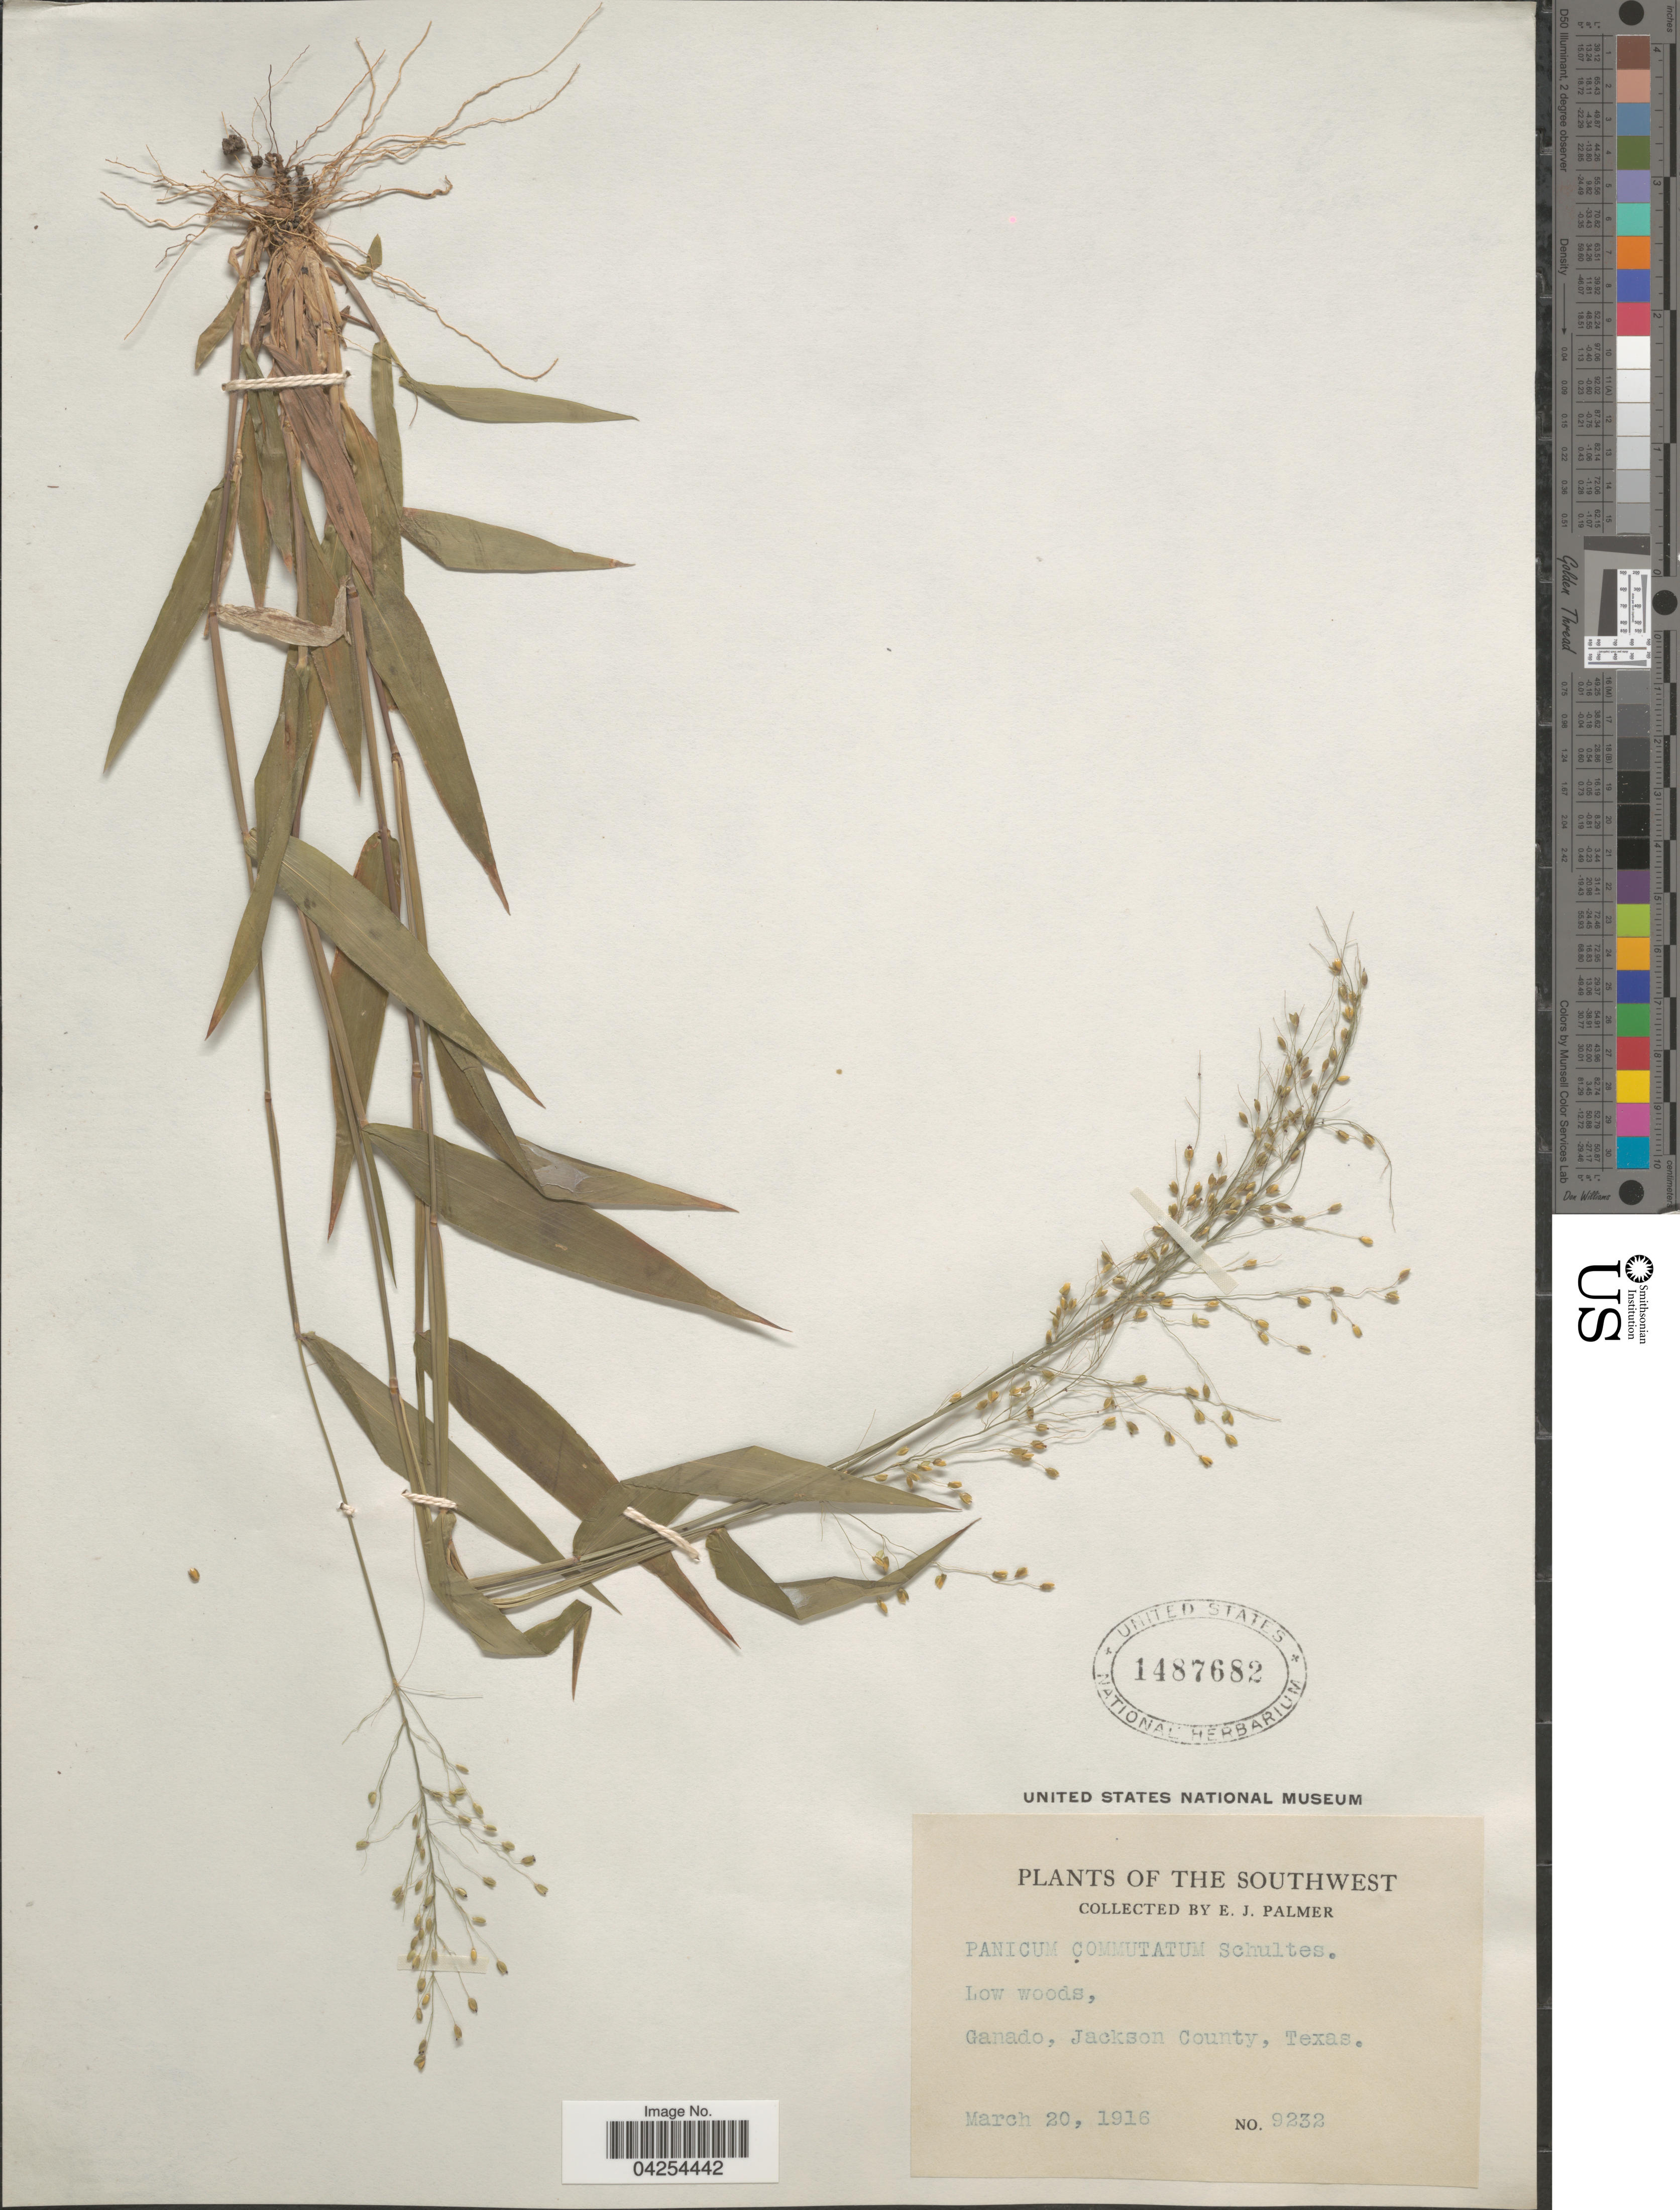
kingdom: Plantae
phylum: Tracheophyta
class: Liliopsida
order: Poales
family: Poaceae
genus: Dichanthelium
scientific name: Dichanthelium commutatum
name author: (Schult.) Gould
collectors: E. J. Palmer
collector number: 9232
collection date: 1916-03-20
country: United States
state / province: Texas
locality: The Southwest. Low woods, Canado, Jaclson County.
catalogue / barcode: US 1487682